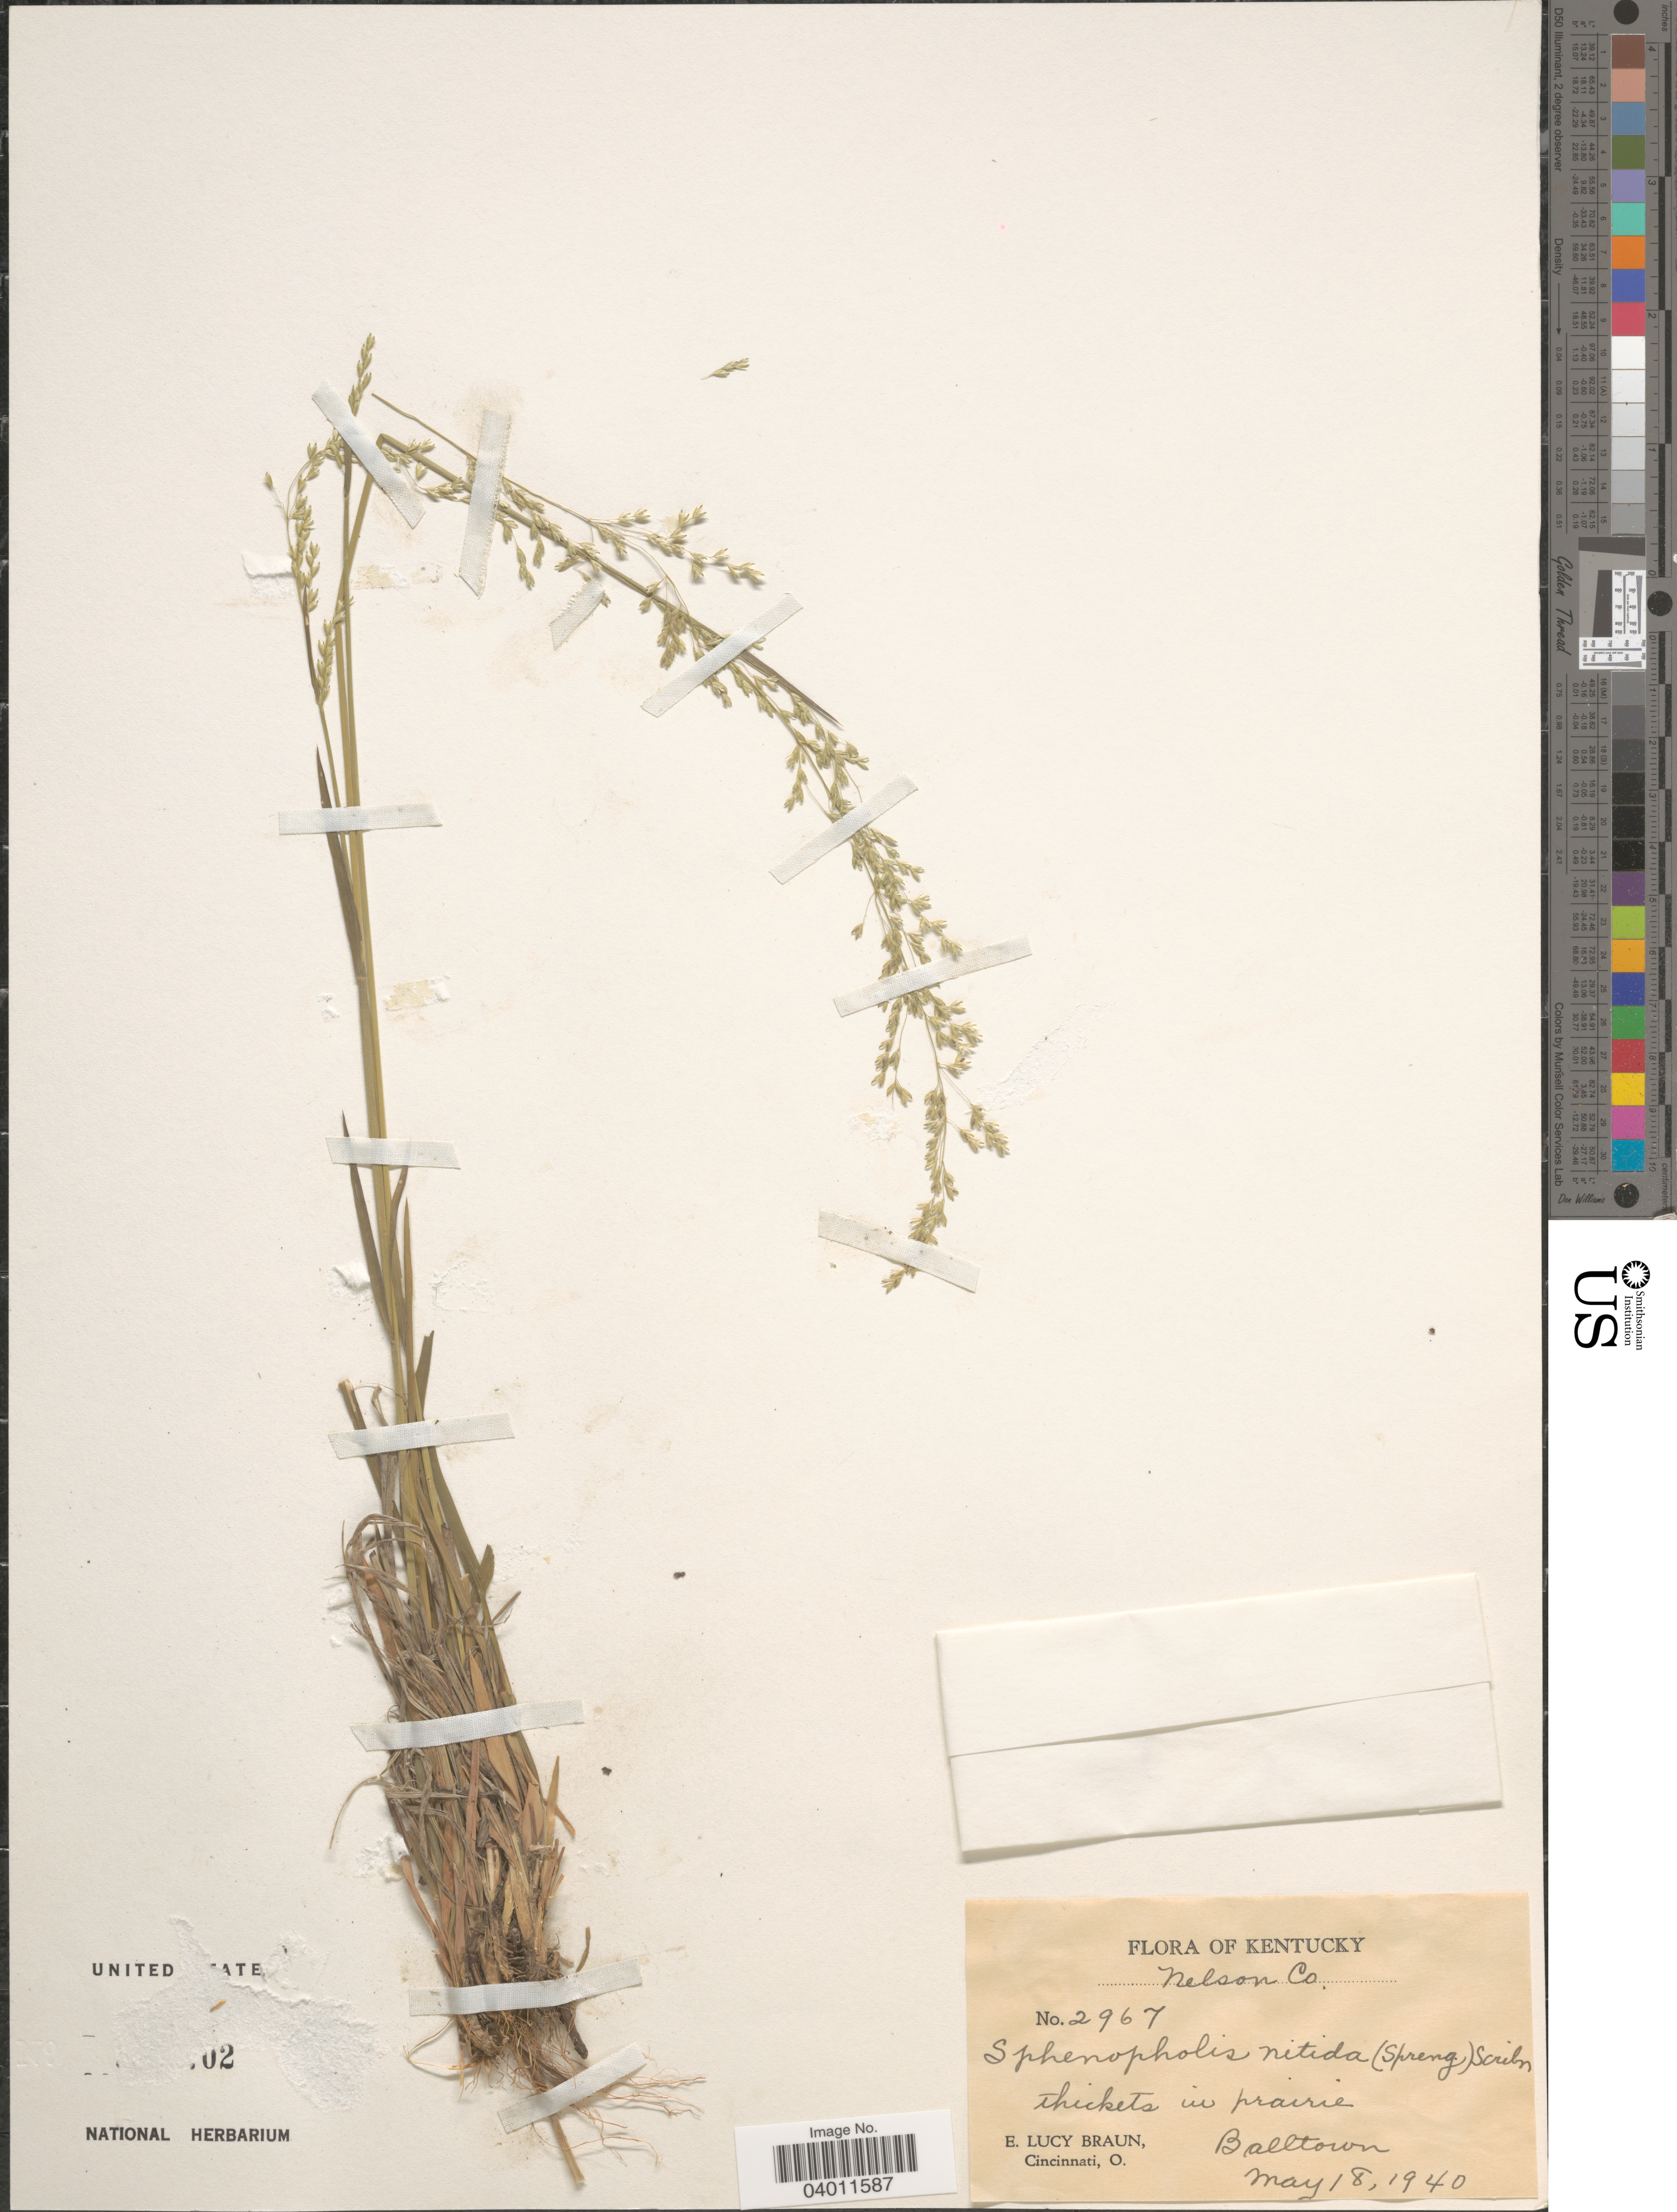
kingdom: Plantae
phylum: Tracheophyta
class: Liliopsida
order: Poales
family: Poaceae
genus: Sphenopholis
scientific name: Sphenopholis nitida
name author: (Biehler) Scribn.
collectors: E. L. Braun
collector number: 2967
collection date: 1940-05-18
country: United States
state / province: Kentucky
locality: Balltown.